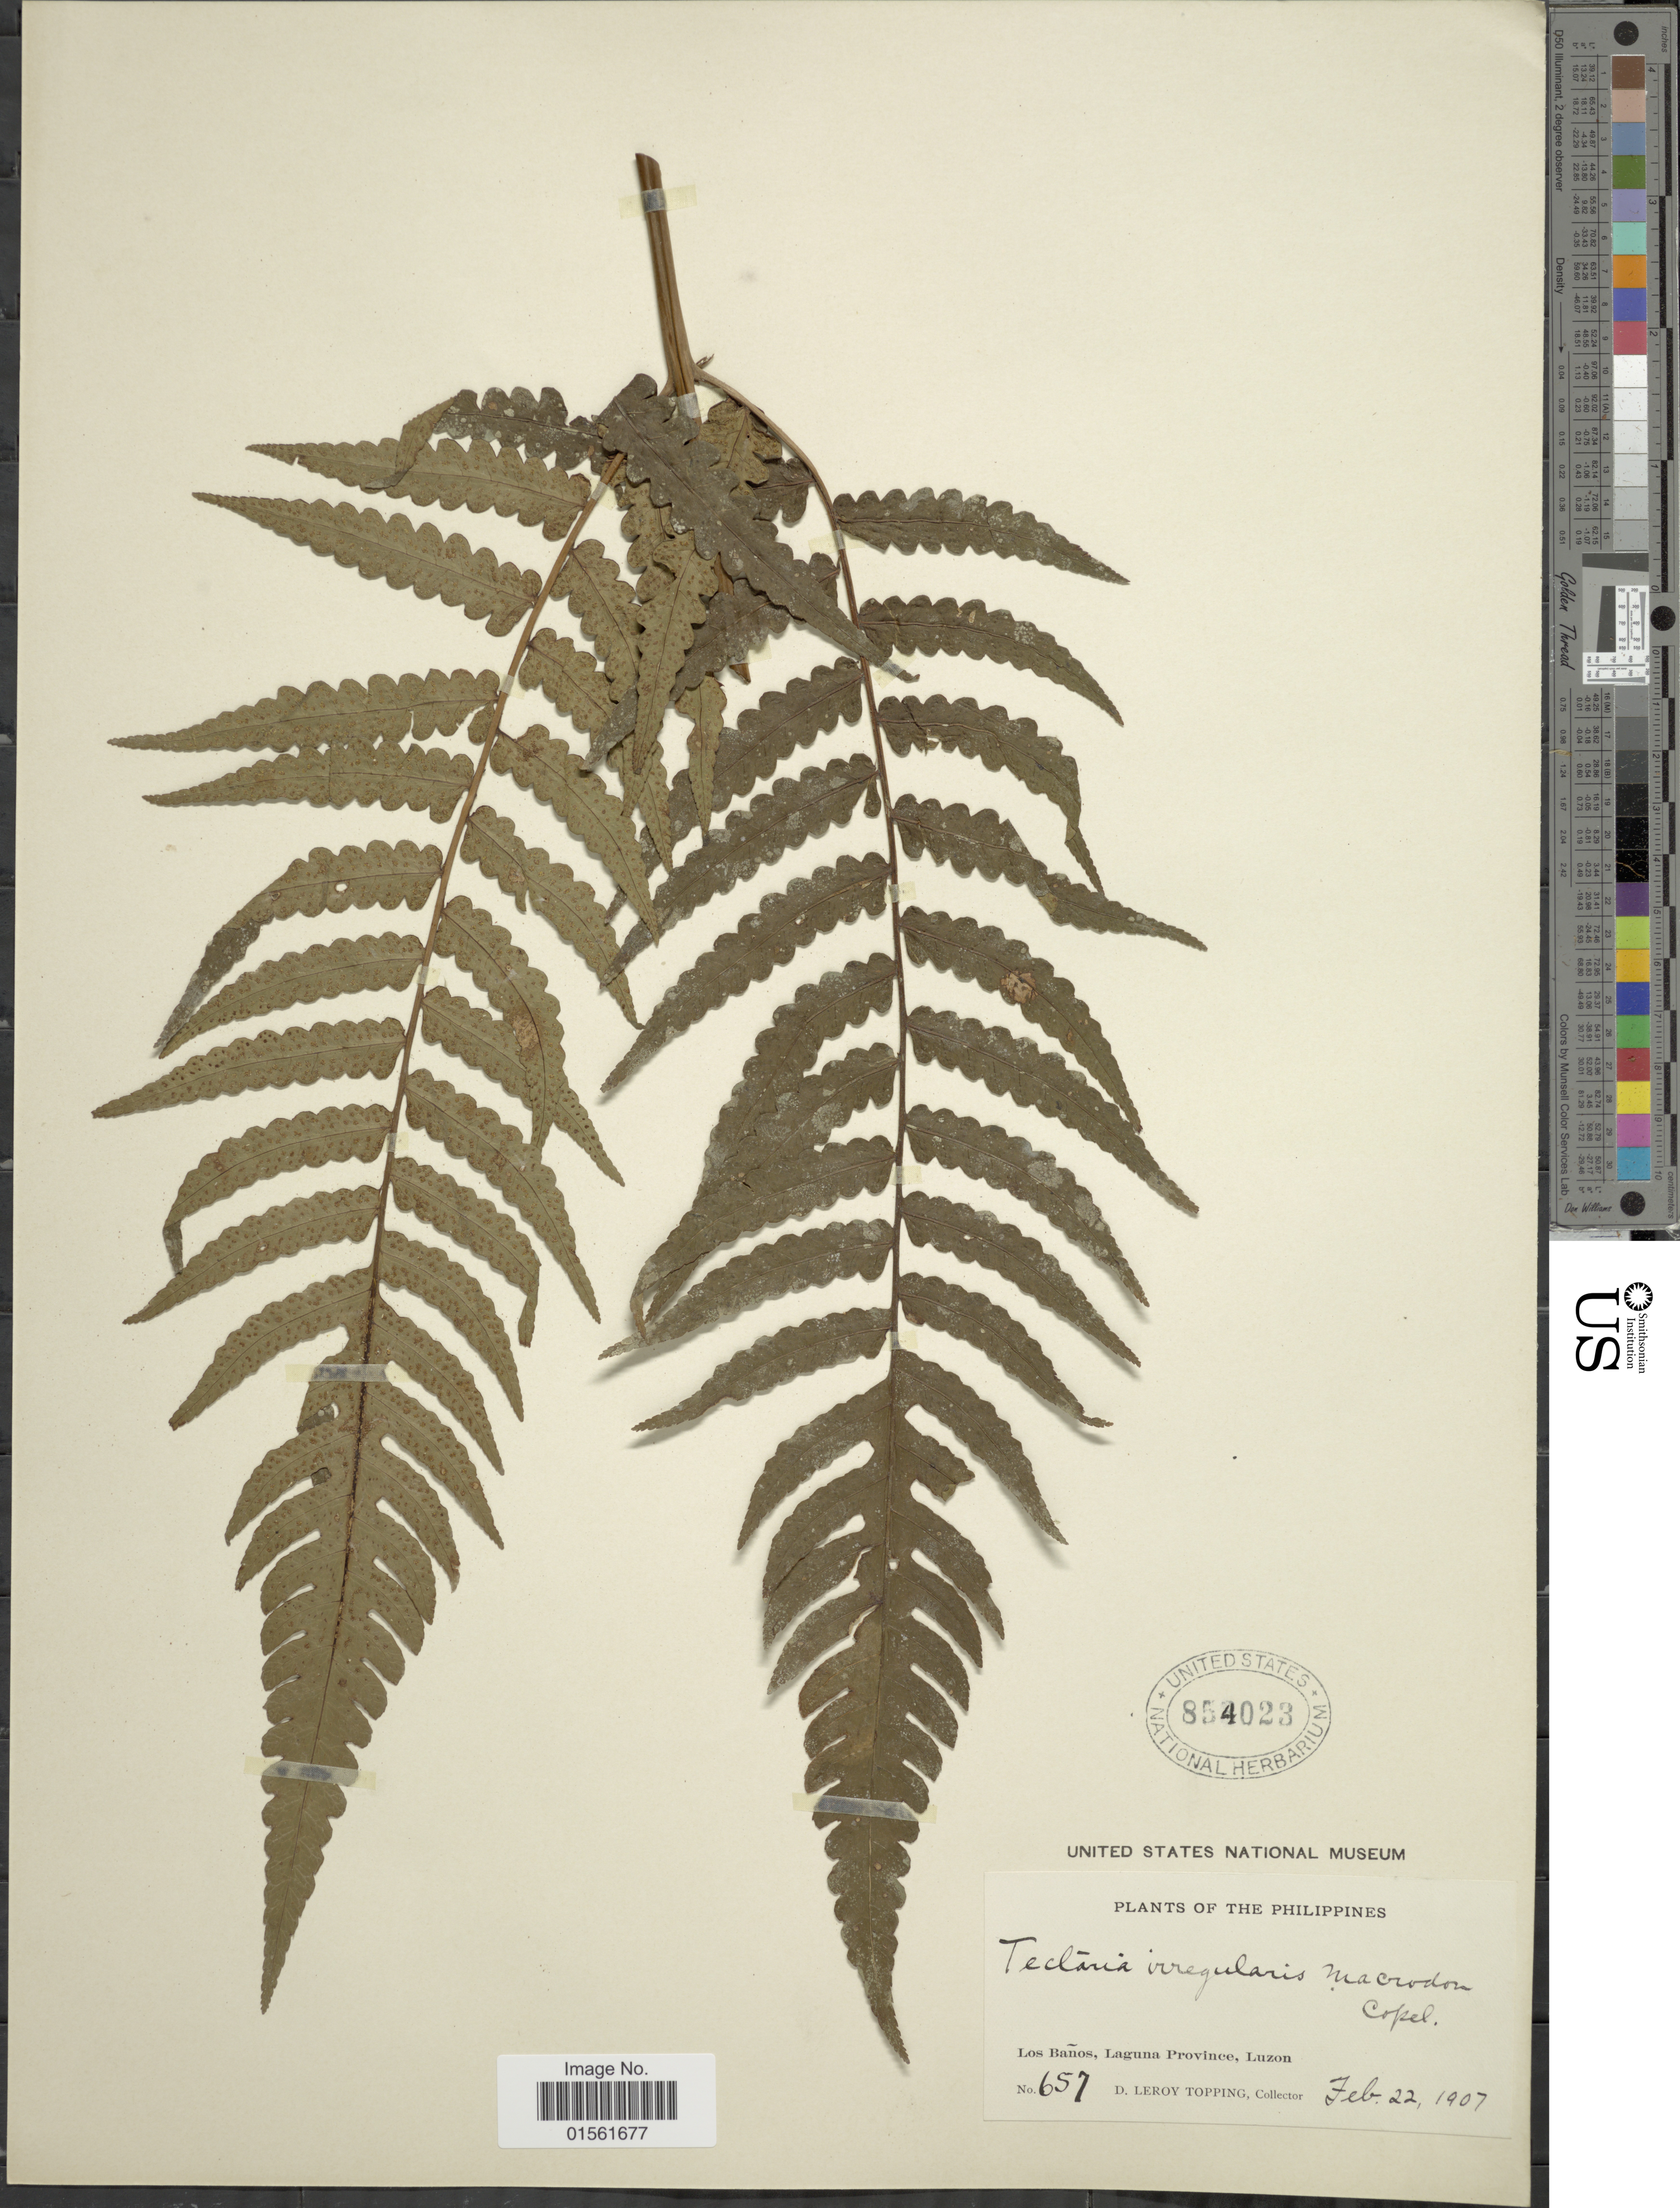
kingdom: Plantae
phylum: Tracheophyta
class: Polypodiopsida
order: Polypodiales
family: Dryopteridaceae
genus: Pleocnemia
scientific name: Pleocnemia macrodonta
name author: (C. Presl ex Fée) Holttum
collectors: D. L. Topping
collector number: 657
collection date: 1907-02-22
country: Philippines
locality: Los Banos, Laguna Province, Luzon.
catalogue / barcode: US 854023